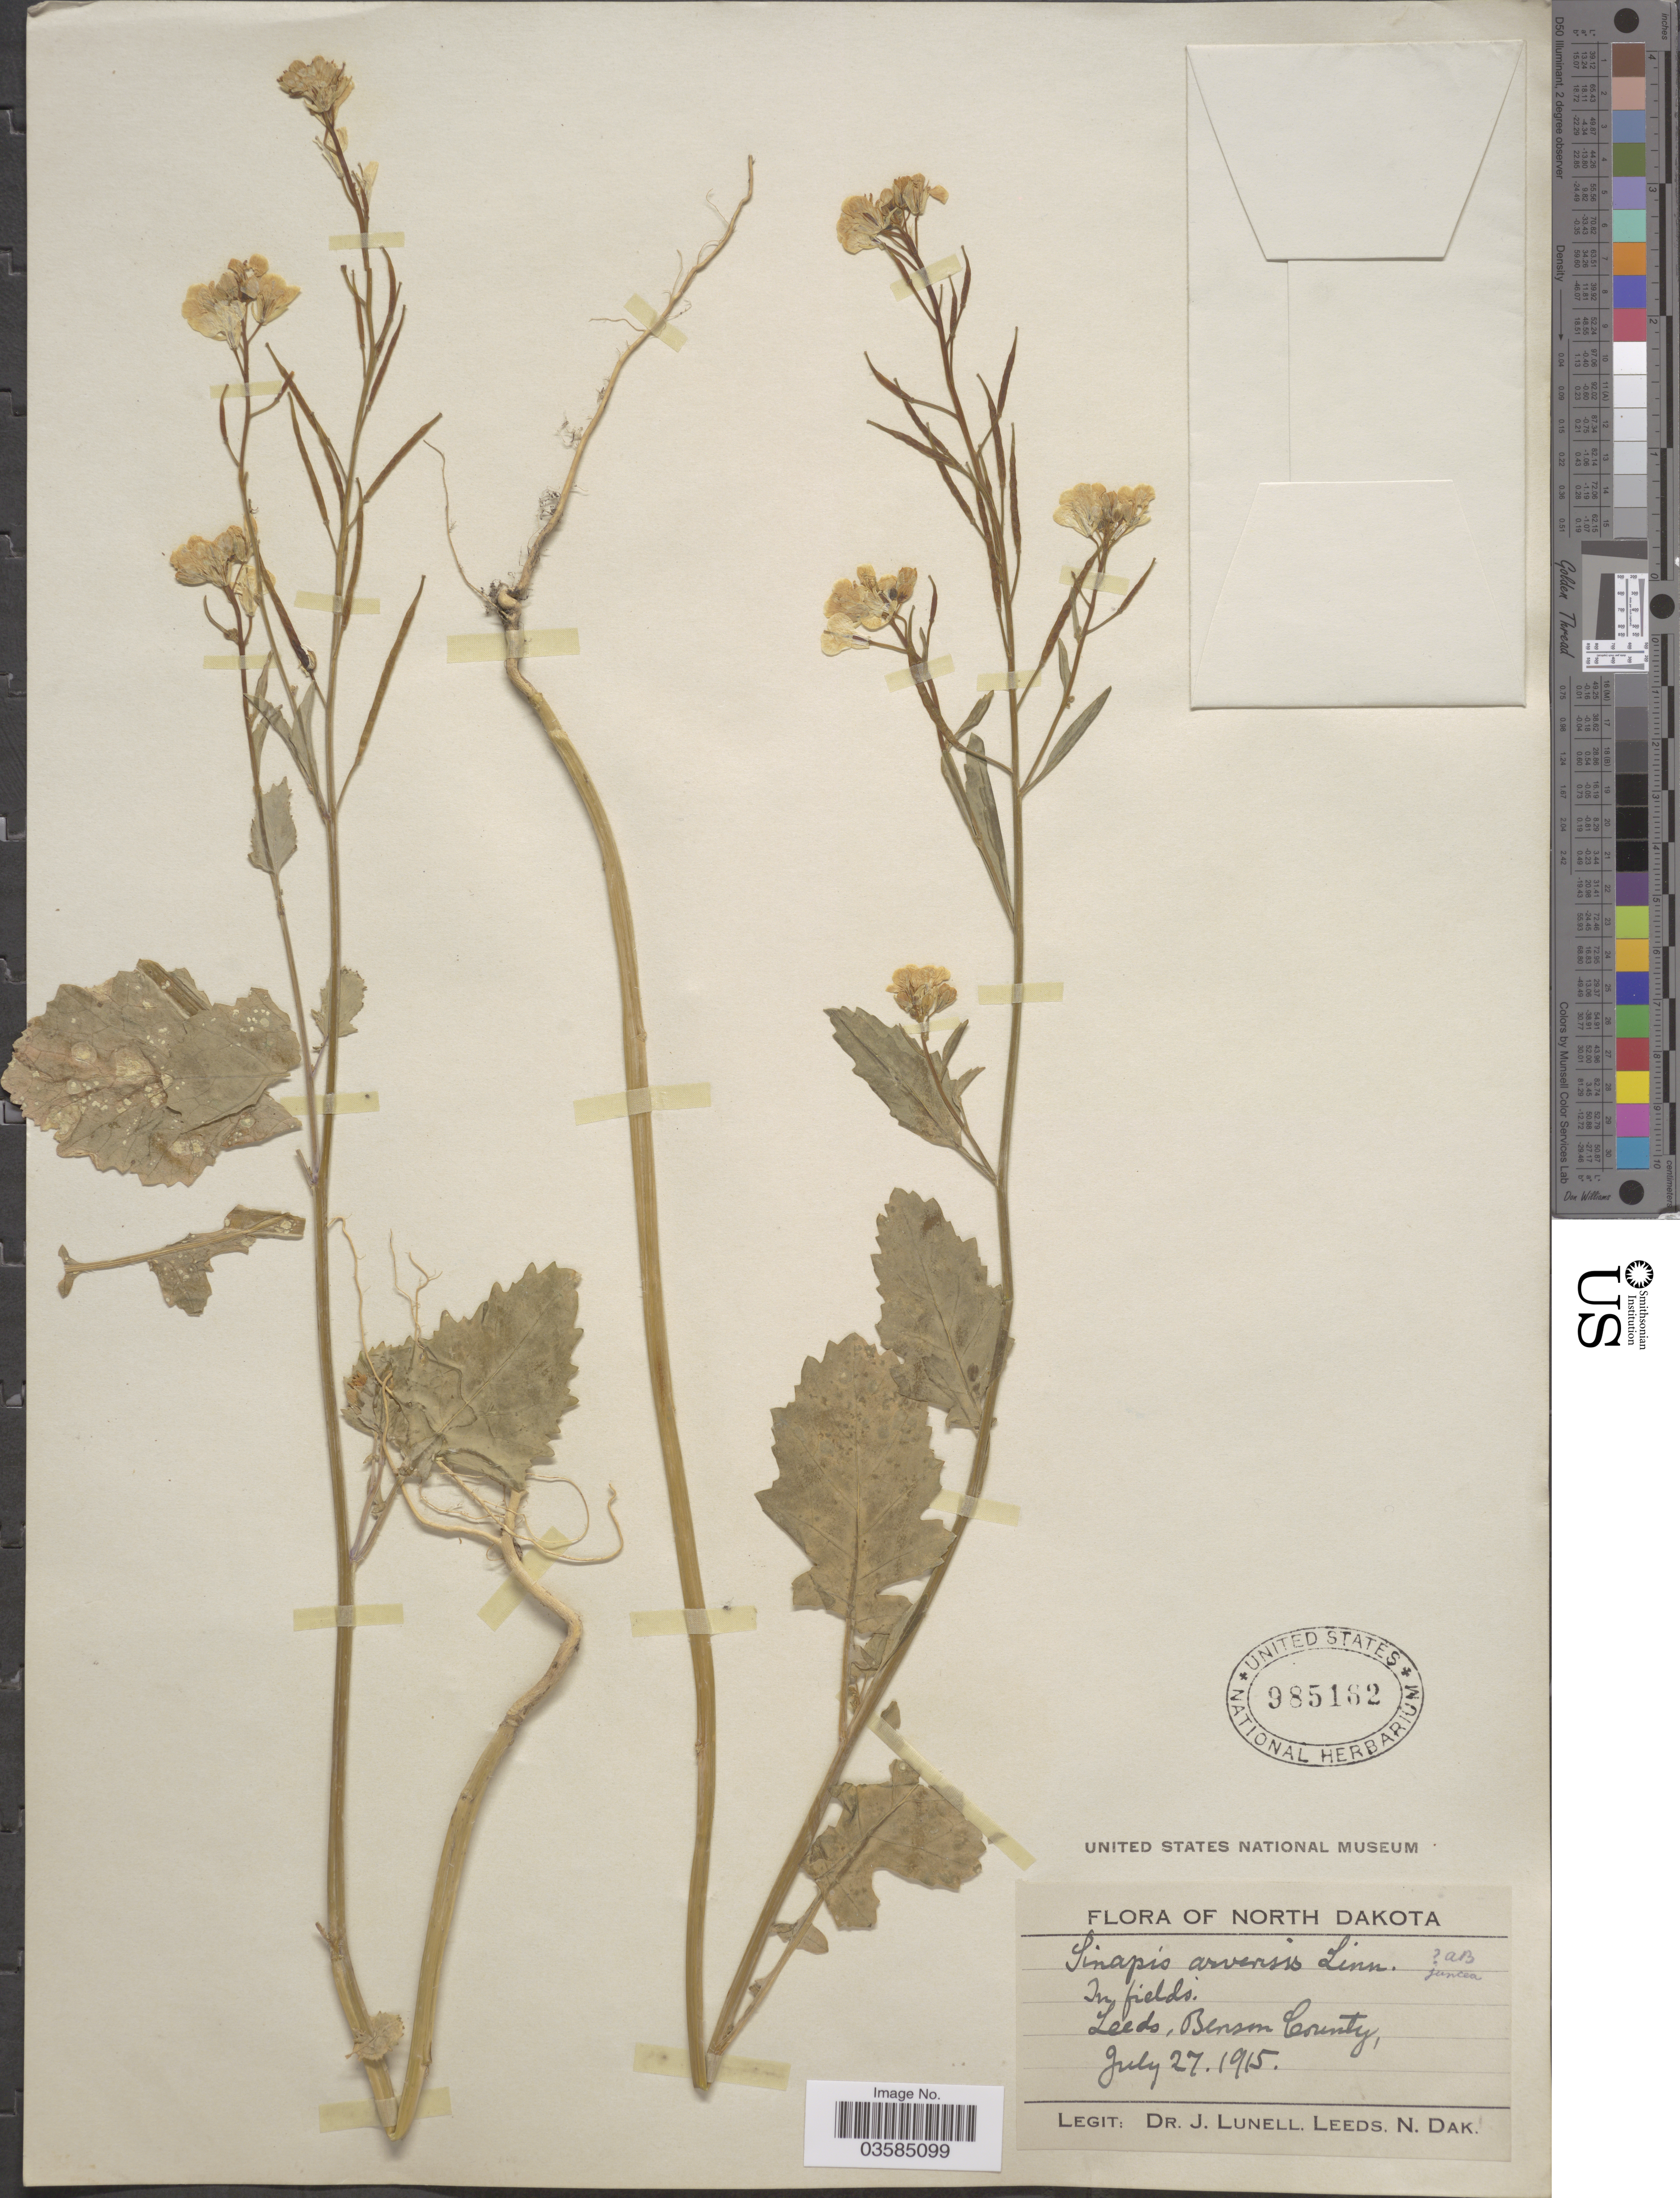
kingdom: Plantae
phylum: Tracheophyta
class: Magnoliopsida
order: Brassicales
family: Brassicaceae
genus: Brassica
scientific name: Brassica kaber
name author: (DC.) L.C. Wheeler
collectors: J. Lunell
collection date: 1915-07-27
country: United States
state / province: North Dakota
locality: In fields. Leeds, Benson County.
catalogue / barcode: US 985162